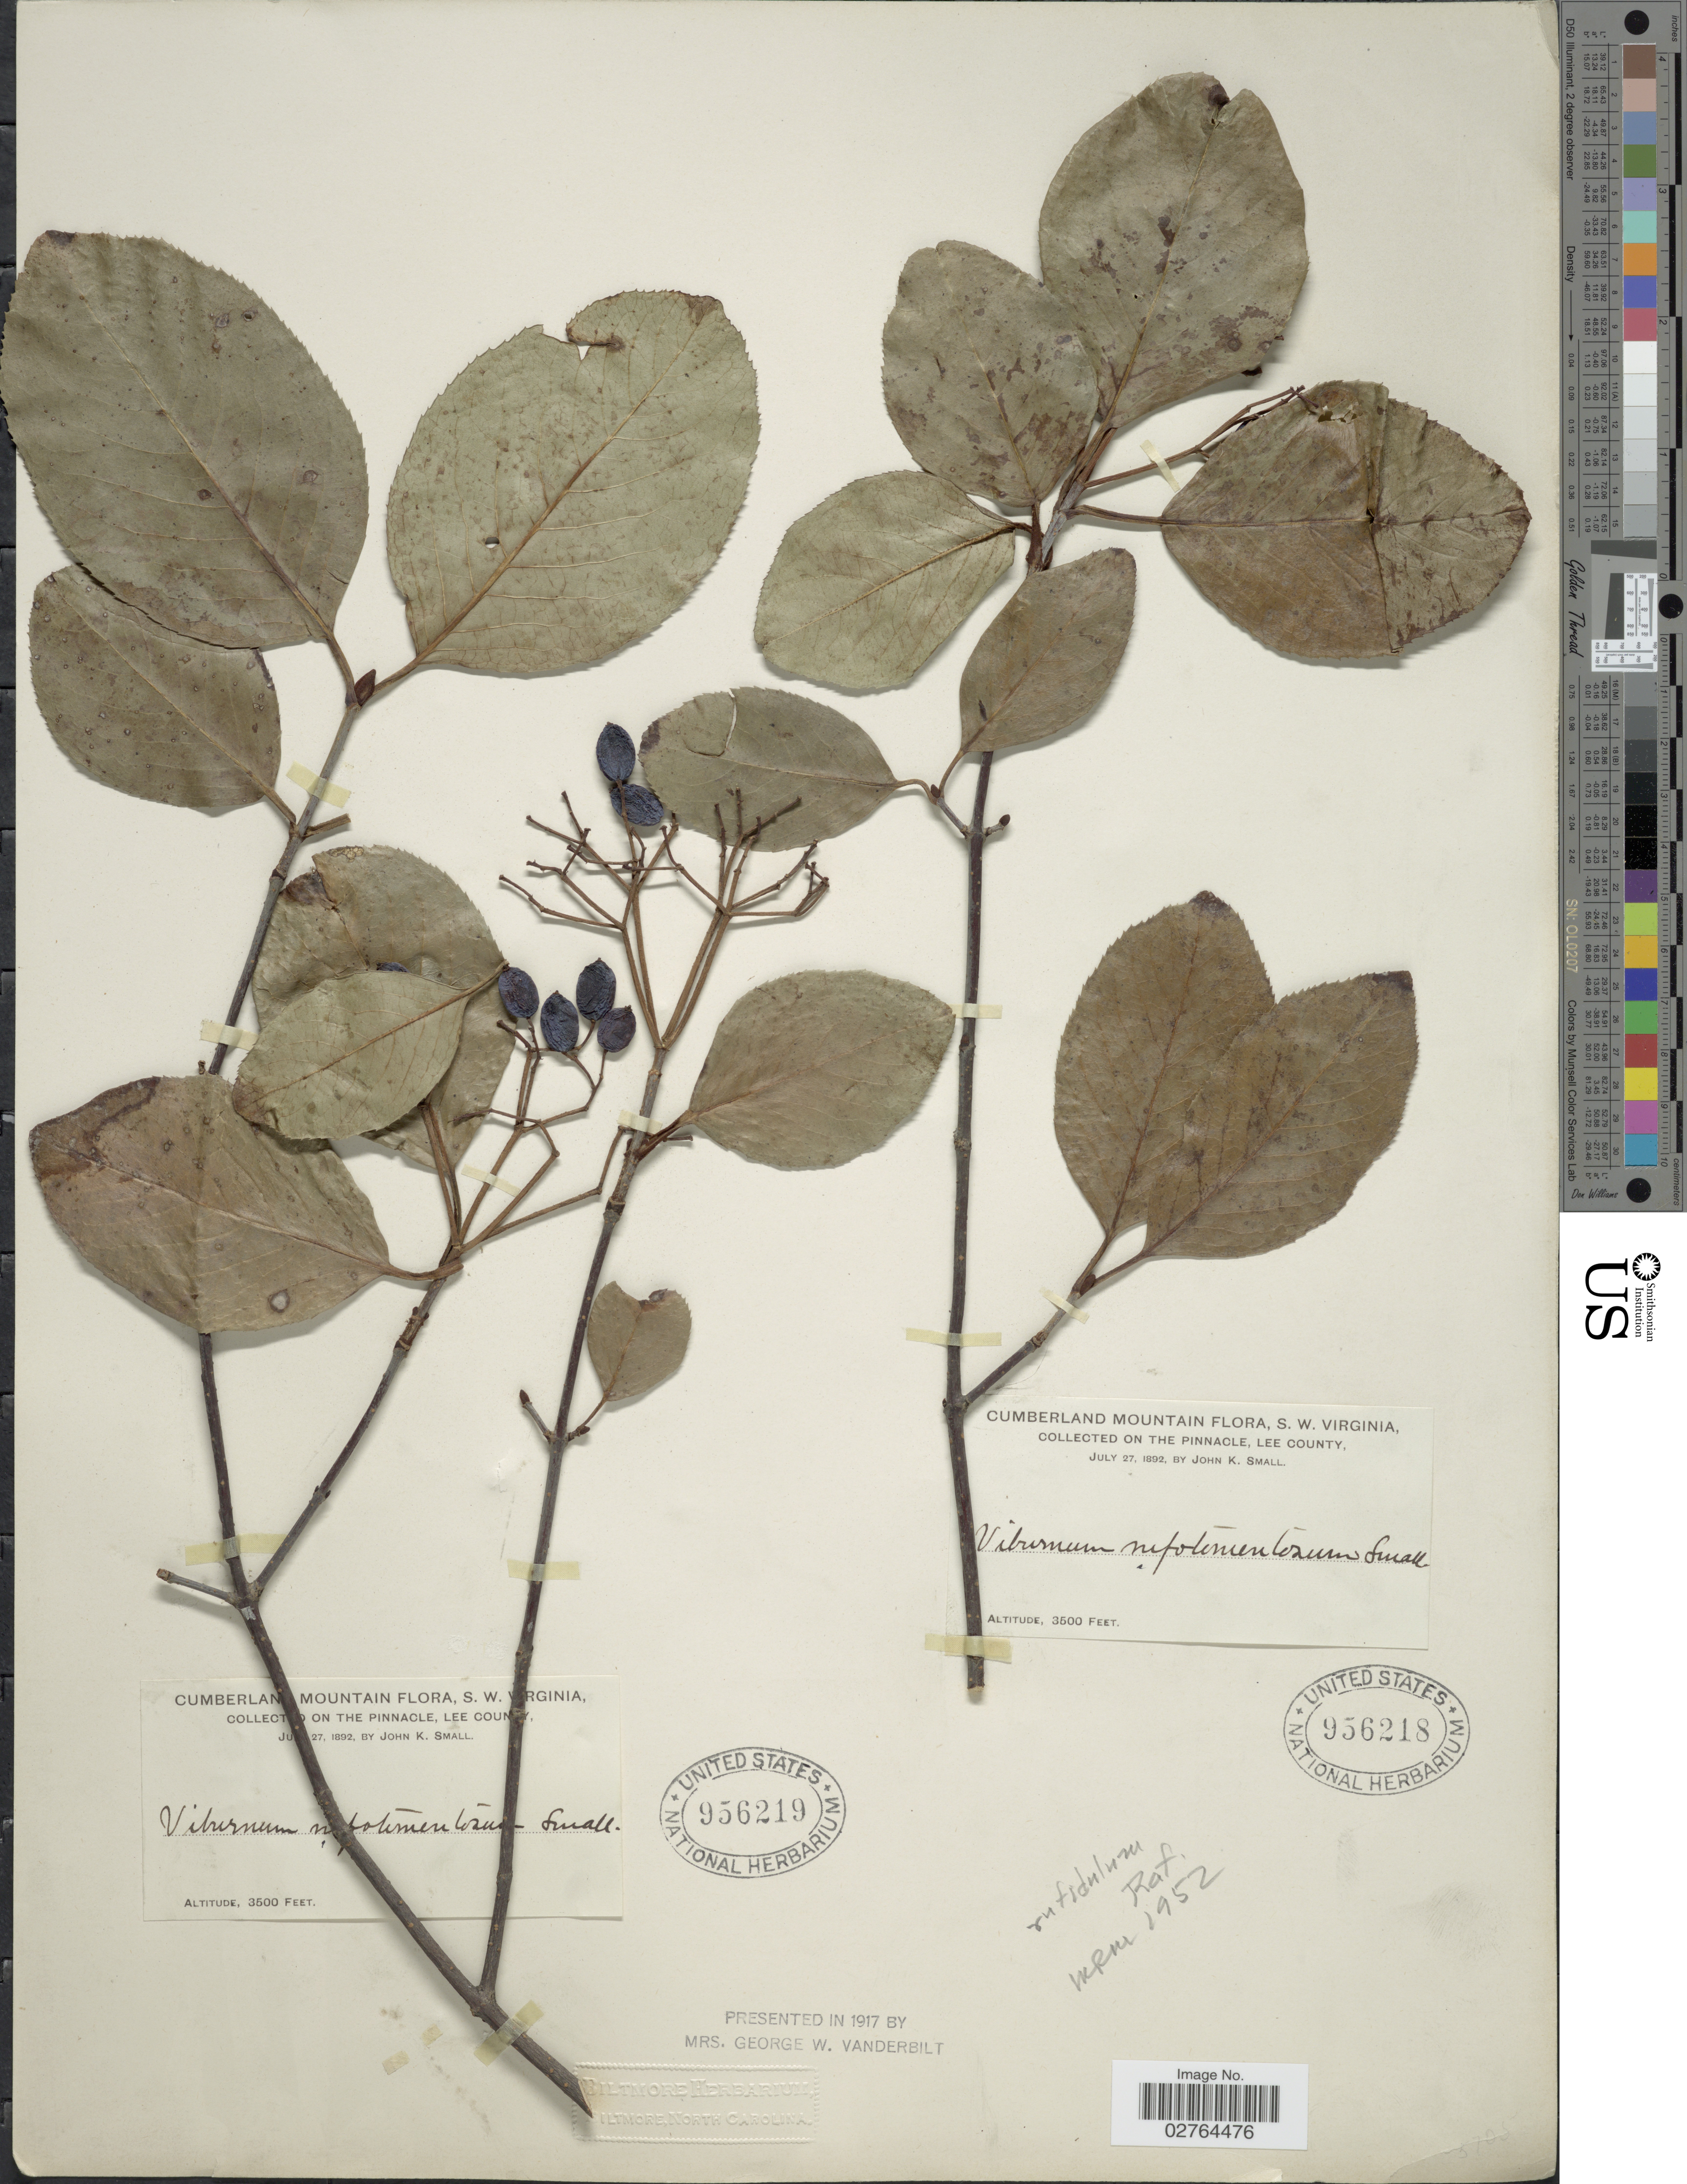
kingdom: Plantae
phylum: Tracheophyta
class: Magnoliopsida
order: Dipsacales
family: Viburnaceae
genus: Viburnum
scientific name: Viburnum rufidulum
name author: Raf.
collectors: J. K. Small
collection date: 1892-06-27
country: United States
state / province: Virginia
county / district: Lee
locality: Cumberland Mountain, S.W. Virginia. Collected on the pinnacle, Lee County.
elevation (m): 1067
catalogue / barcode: US 956218-2